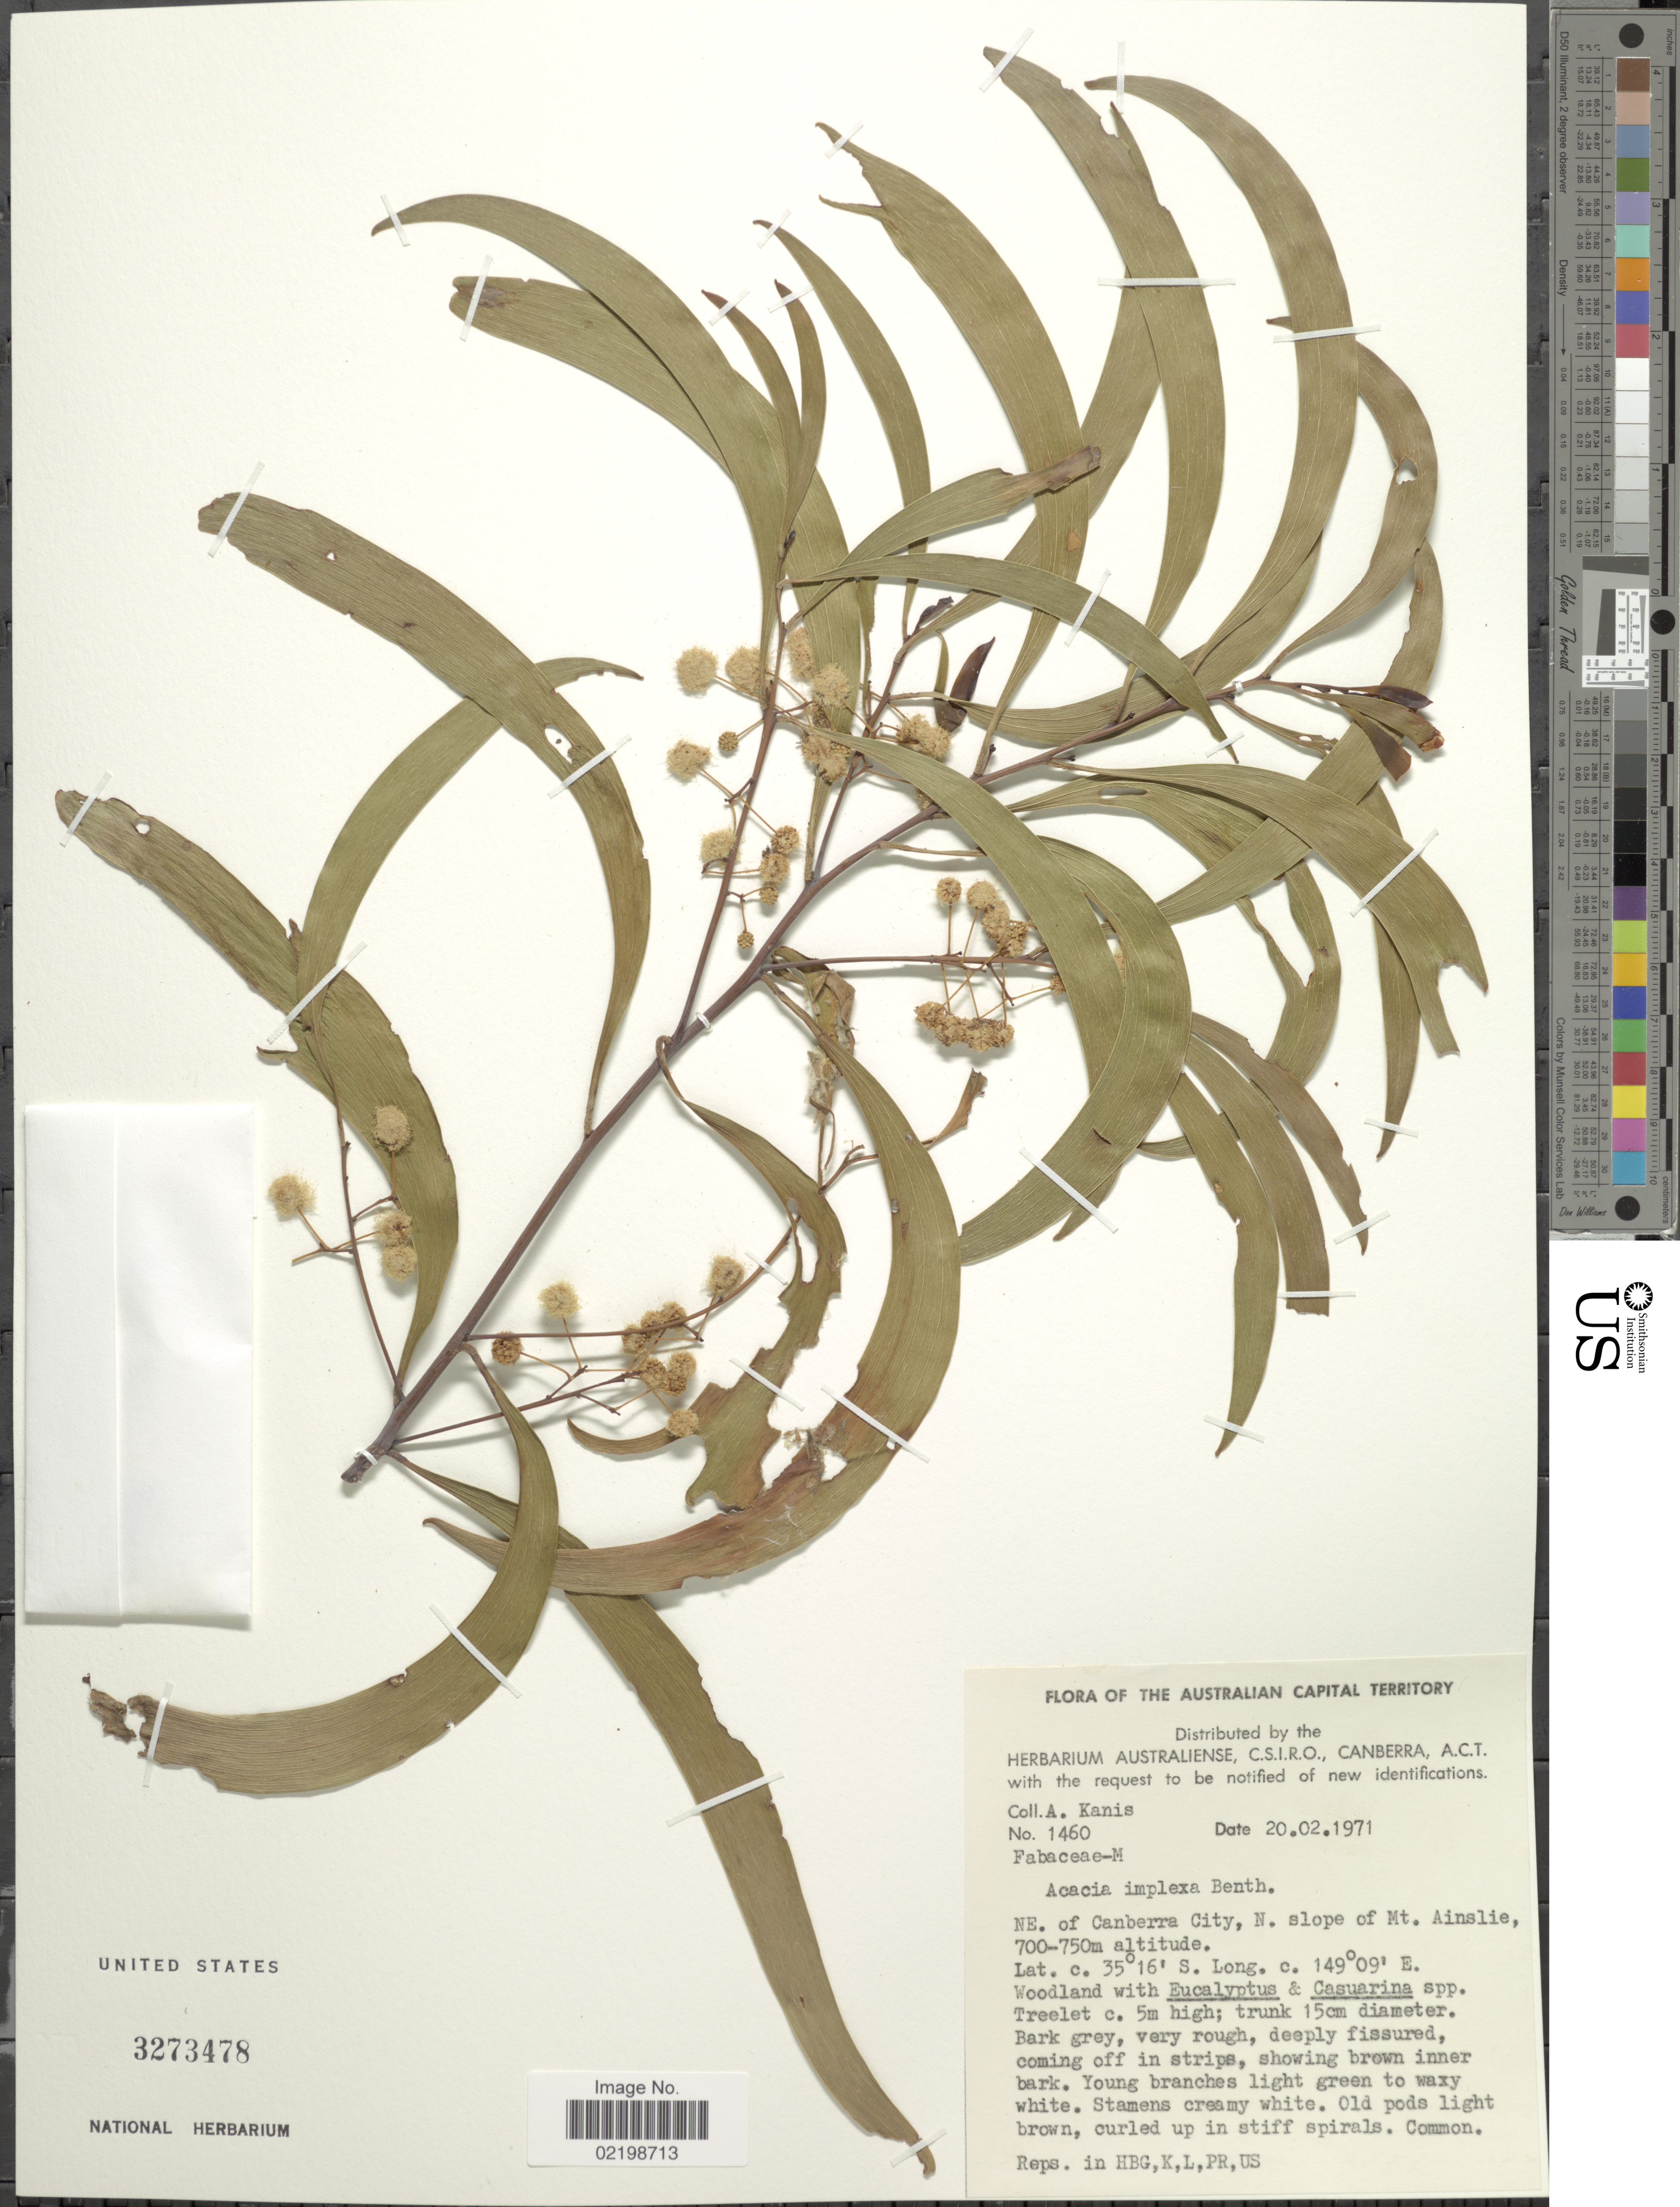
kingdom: Plantae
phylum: Tracheophyta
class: Magnoliopsida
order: Fabales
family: Fabaceae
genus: Acacia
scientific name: Acacia implexa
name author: Benth.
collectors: A. Kanis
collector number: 1460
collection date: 1971-02-20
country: Australia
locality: Capital Territory. NE. of Canberra City, N. slope of Mt. Ainslie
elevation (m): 700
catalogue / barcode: US 3273478